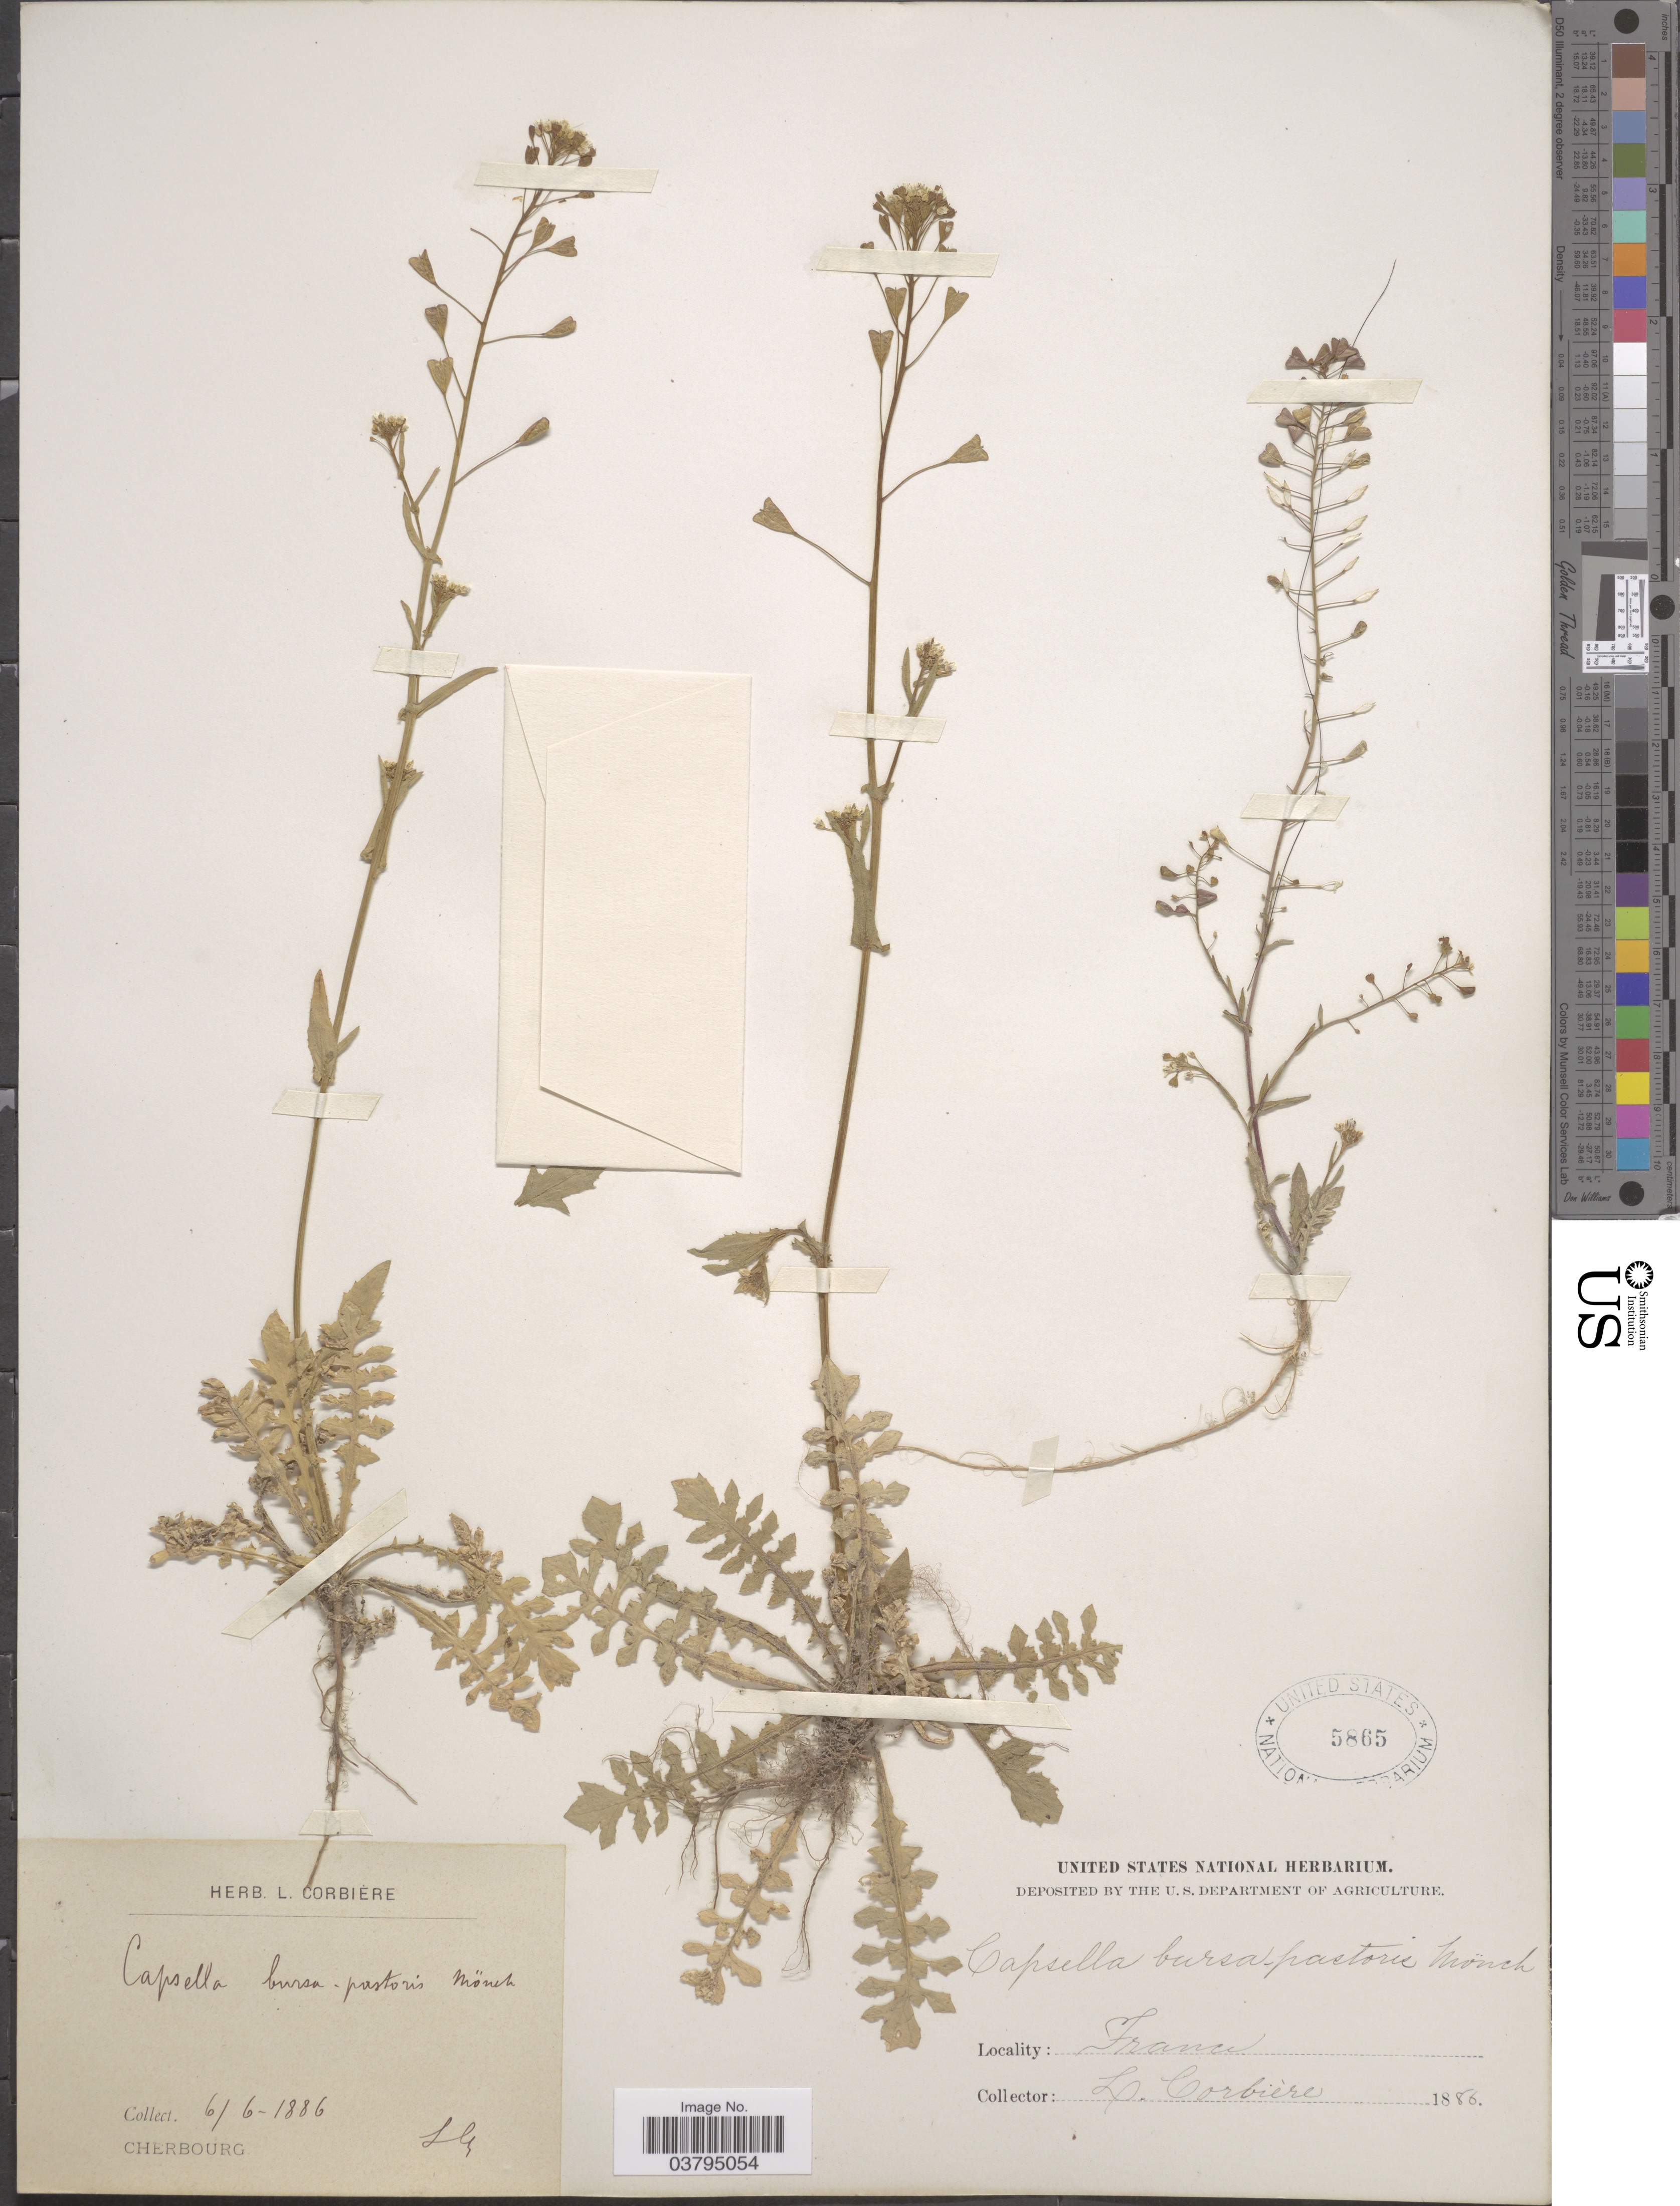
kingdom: Plantae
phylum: Tracheophyta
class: Magnoliopsida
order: Brassicales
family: Brassicaceae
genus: Capsella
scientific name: Capsella bursa-pastoris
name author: (L.) Medik.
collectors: L. Corbière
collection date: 1886-06-06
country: France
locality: Cherbourg.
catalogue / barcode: US 5865